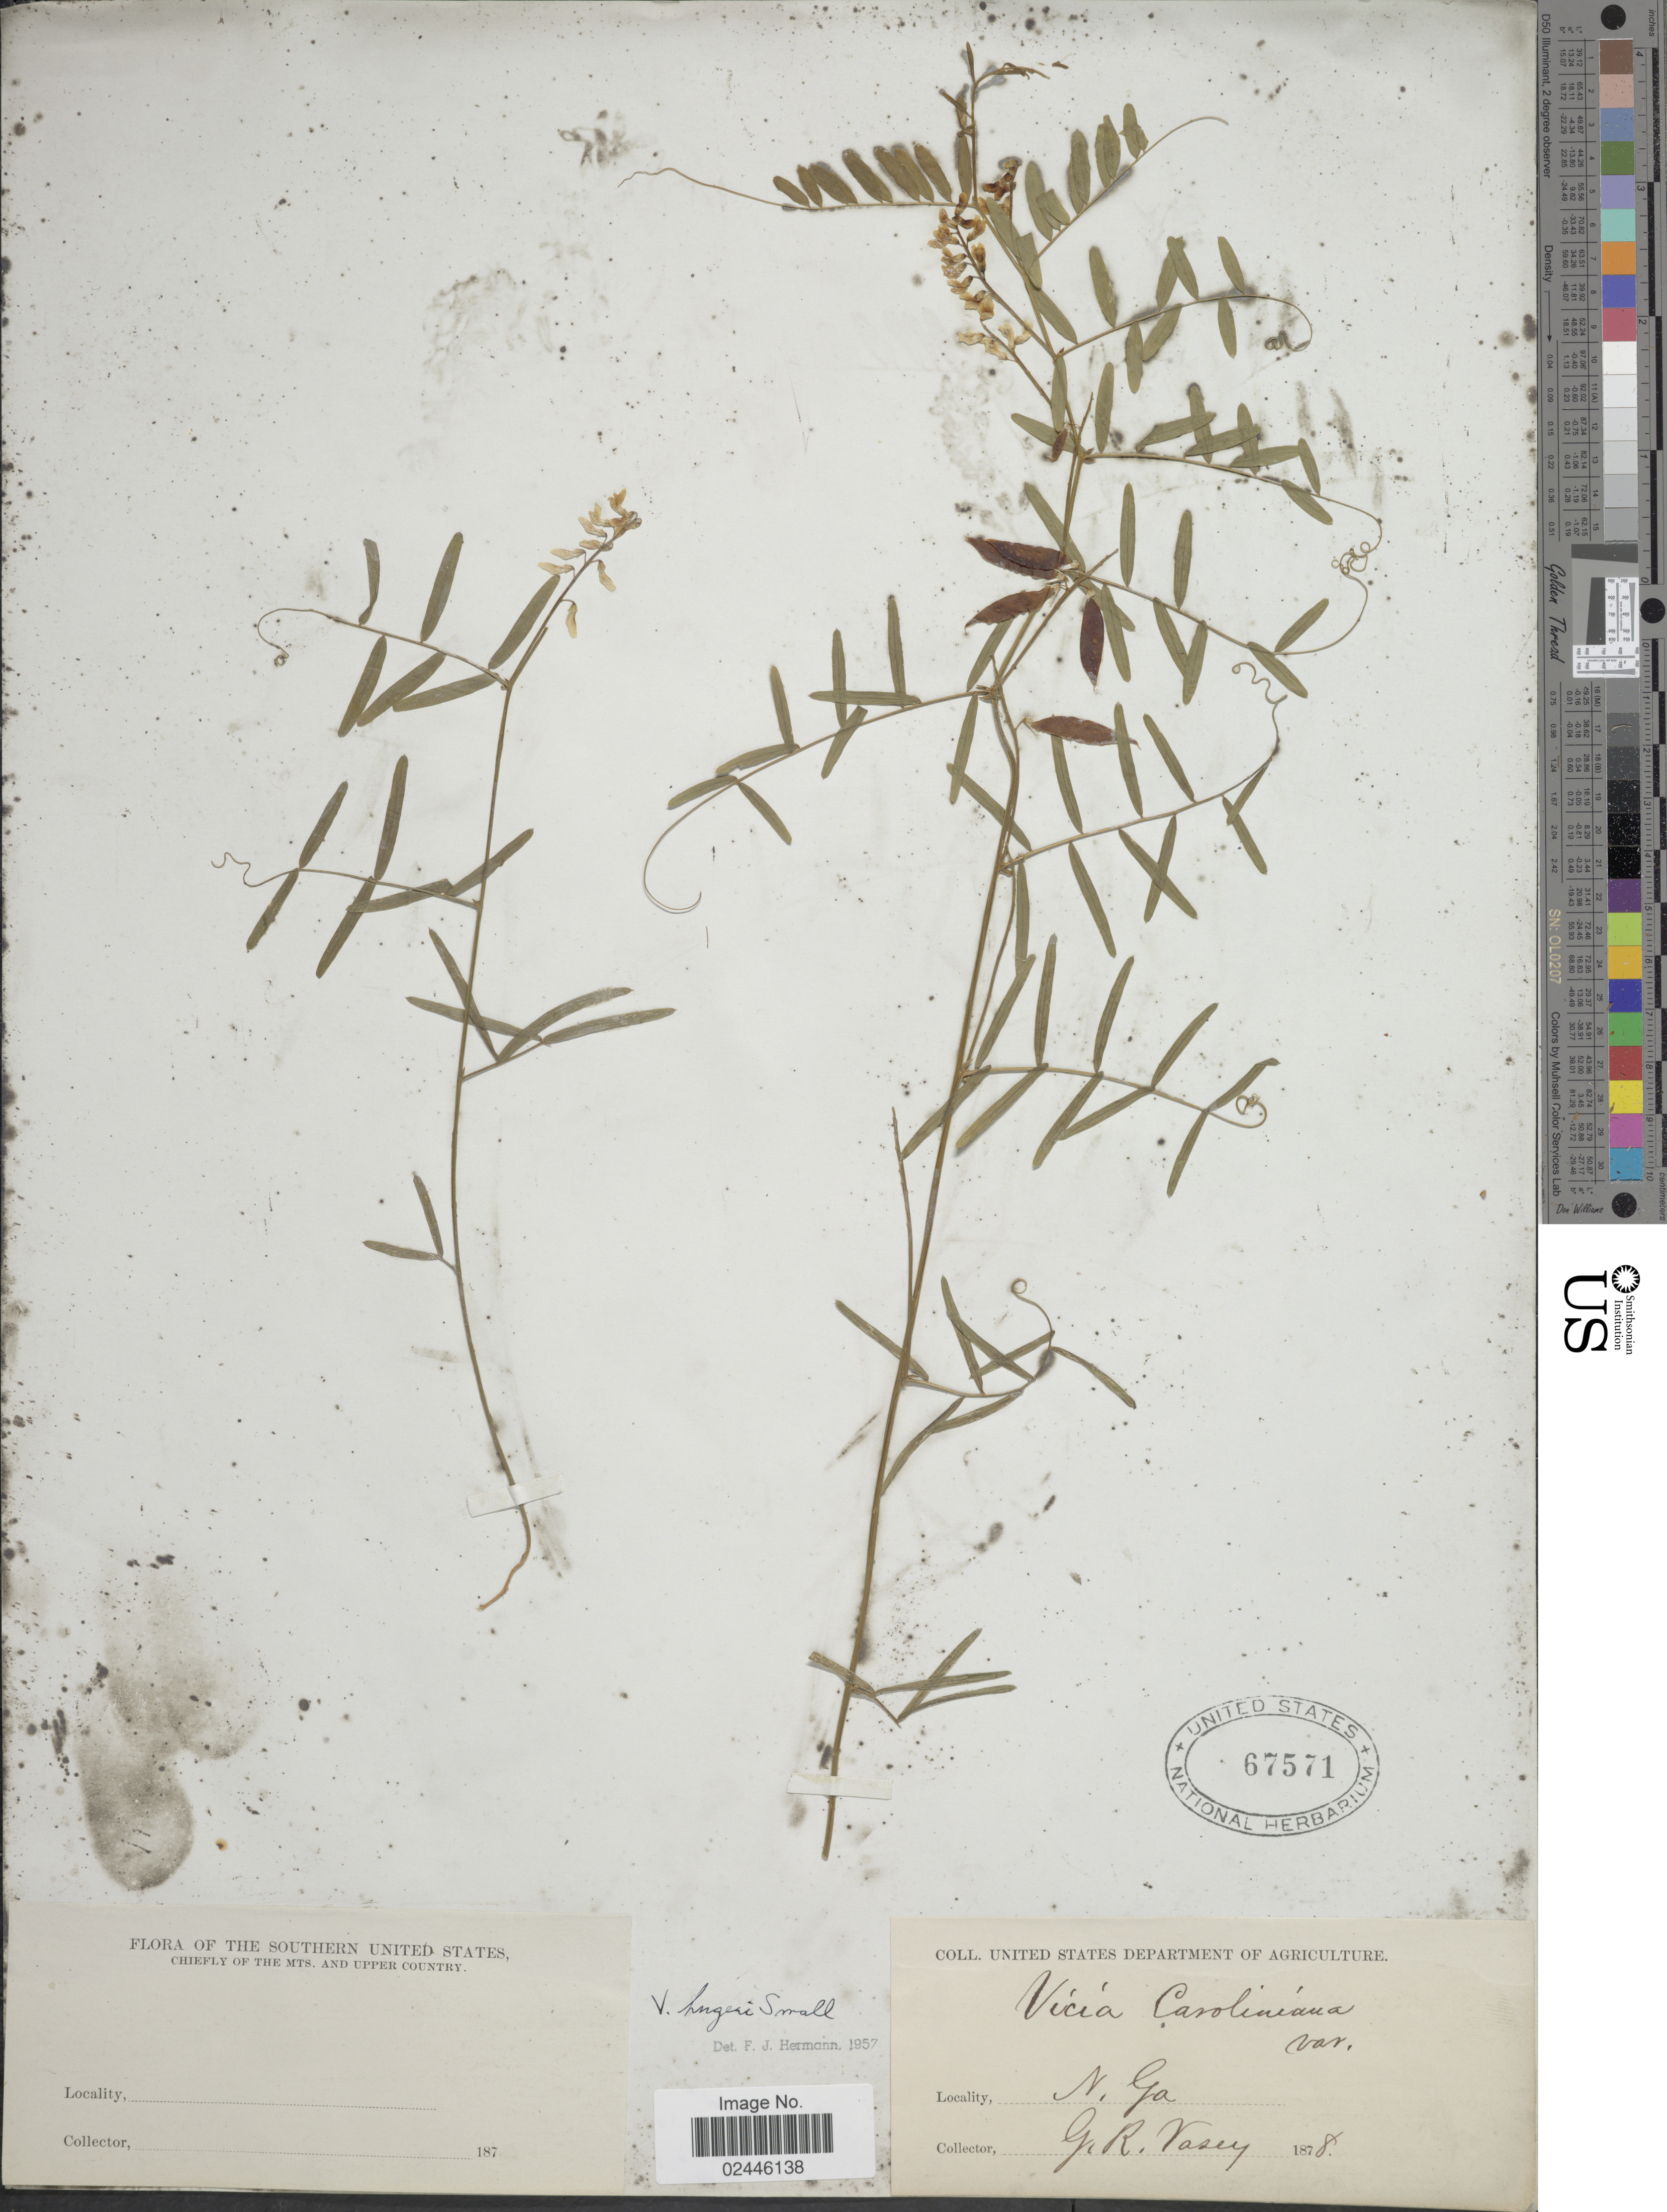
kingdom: Plantae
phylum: Tracheophyta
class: Magnoliopsida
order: Fabales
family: Fabaceae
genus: Vicia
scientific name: Vicia hugeri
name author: Small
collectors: G. R. Vasey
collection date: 1878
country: United States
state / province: Georgia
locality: N. Ga. Chiefly of the Mts. and Upper Country.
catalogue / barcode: US 67571